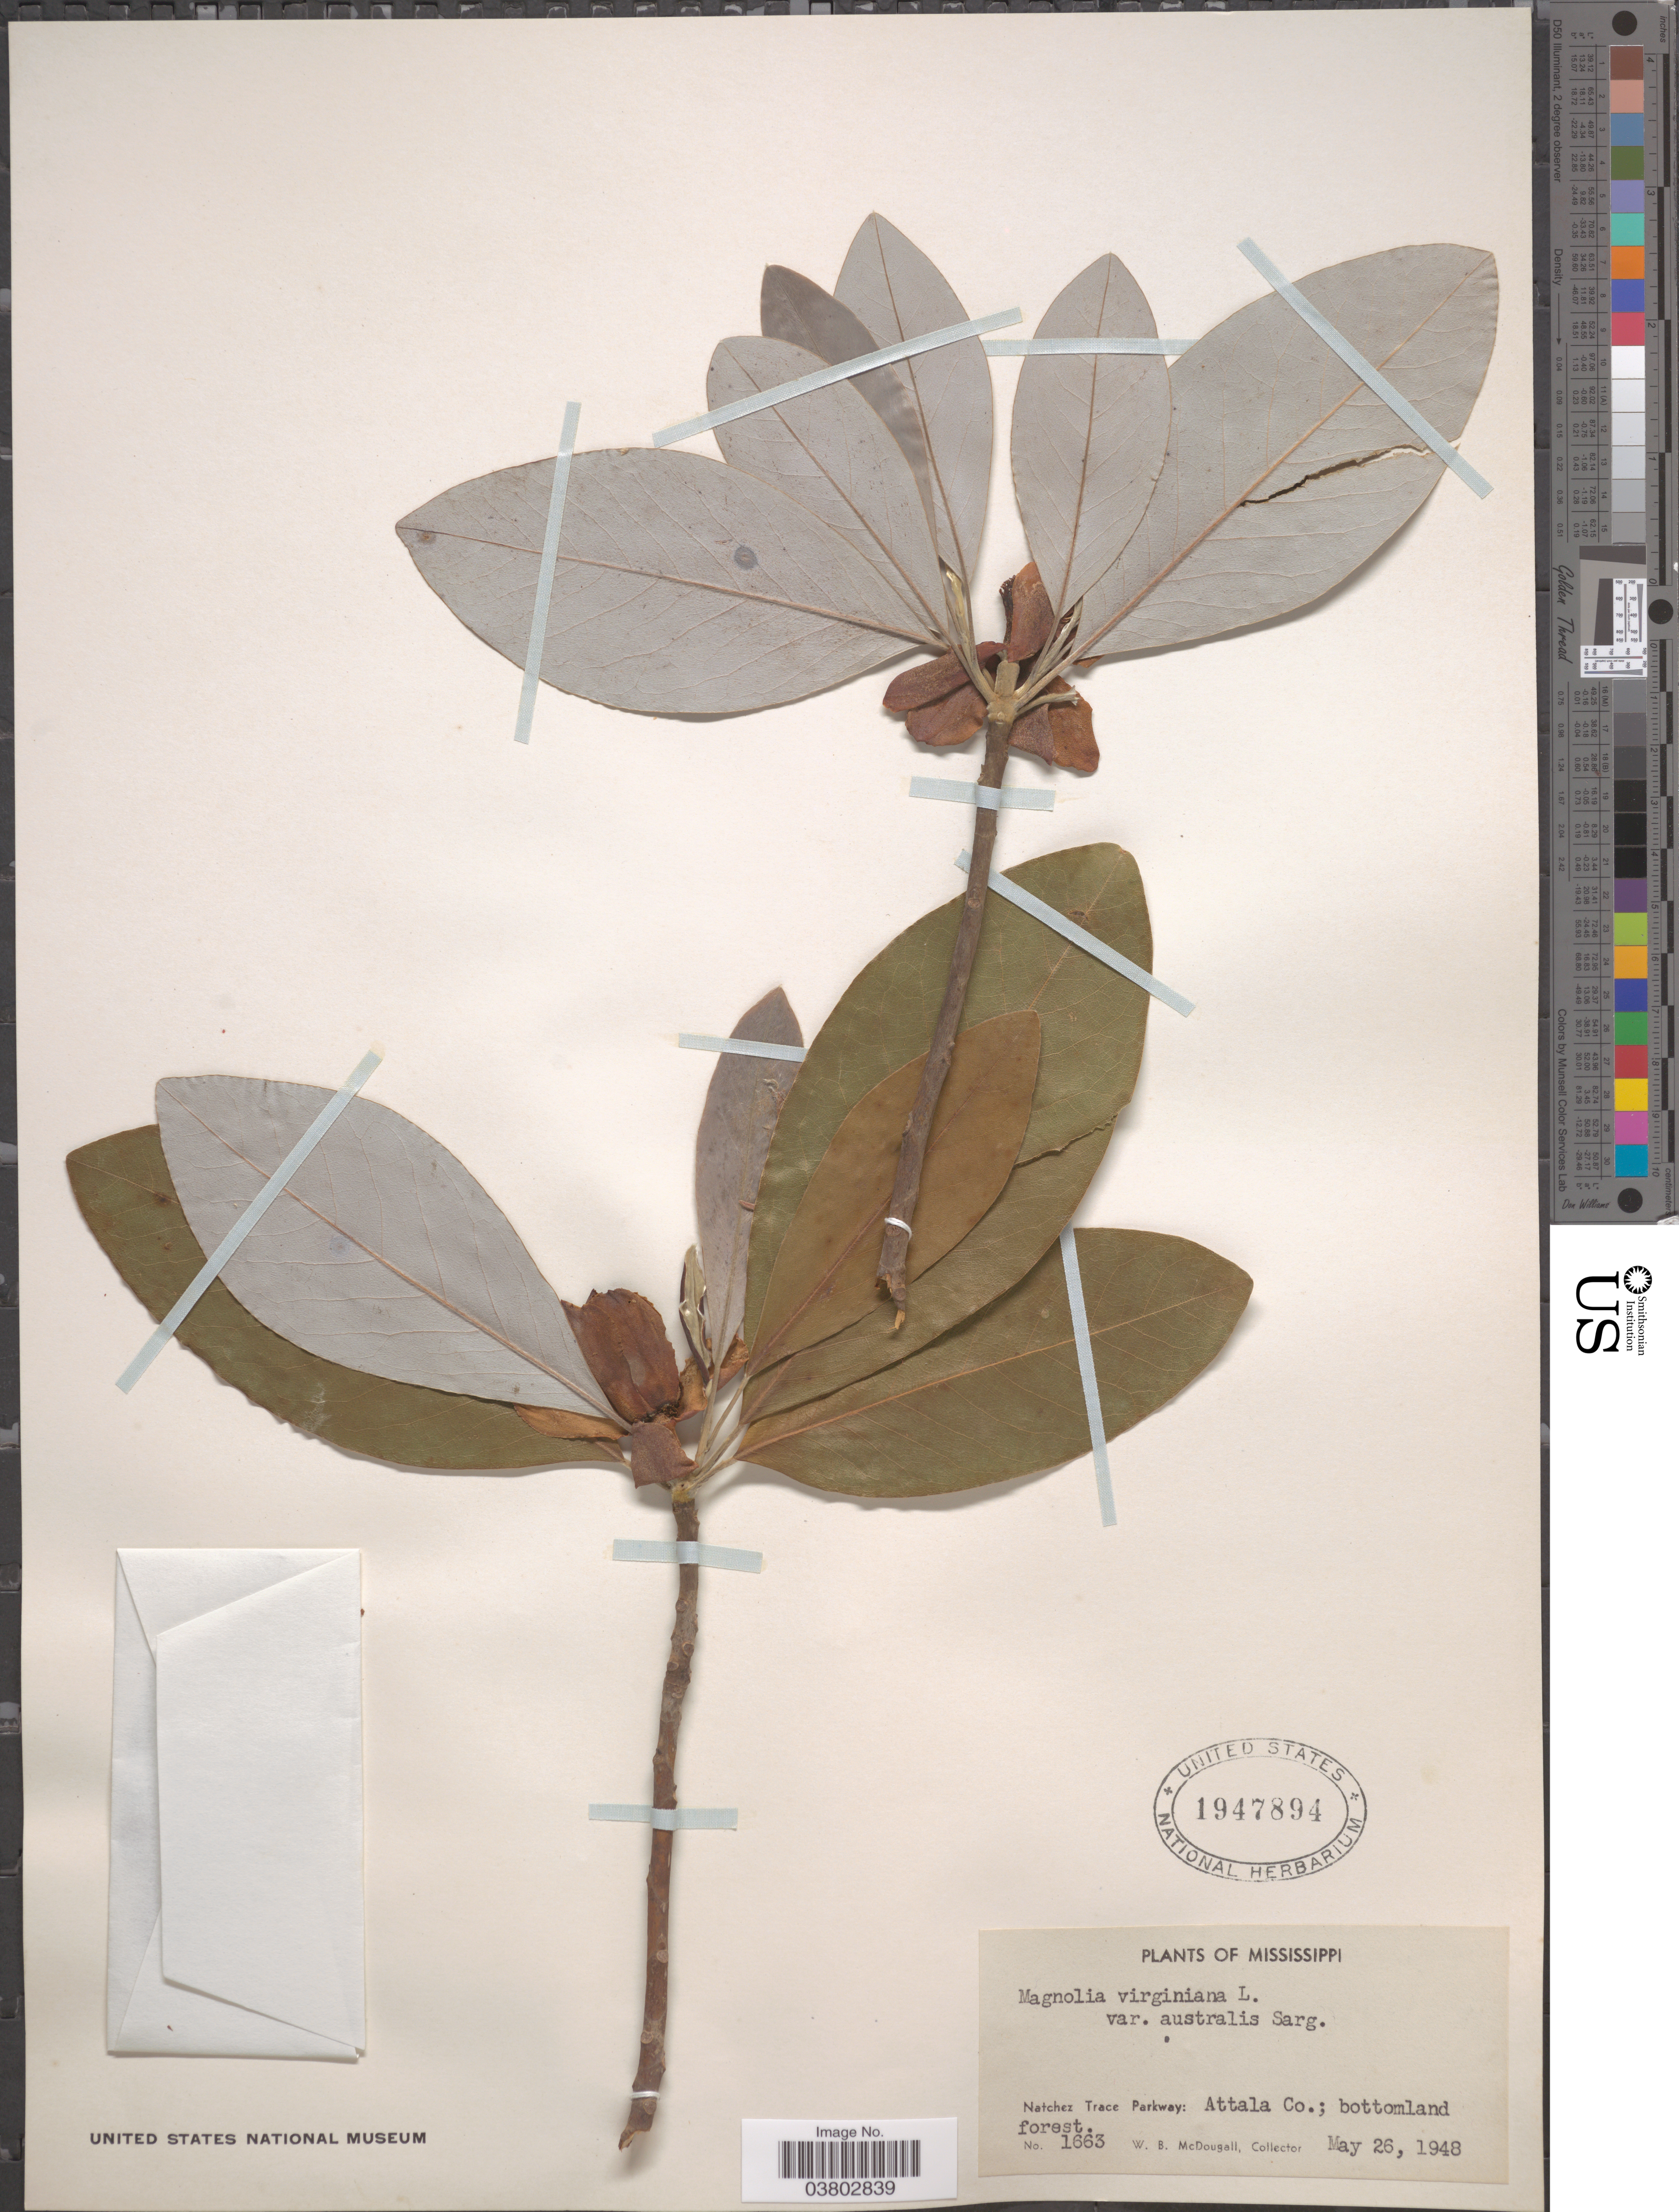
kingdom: Plantae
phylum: Tracheophyta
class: Magnoliopsida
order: Magnoliales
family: Magnoliaceae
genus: Magnolia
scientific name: Magnolia virginiana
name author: L.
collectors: W. B. McDougall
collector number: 1663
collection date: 1948-05-26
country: United States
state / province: Mississippi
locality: Natchez Trace Parkway: Attala Co.; bottomland forest.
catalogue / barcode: US 1947894